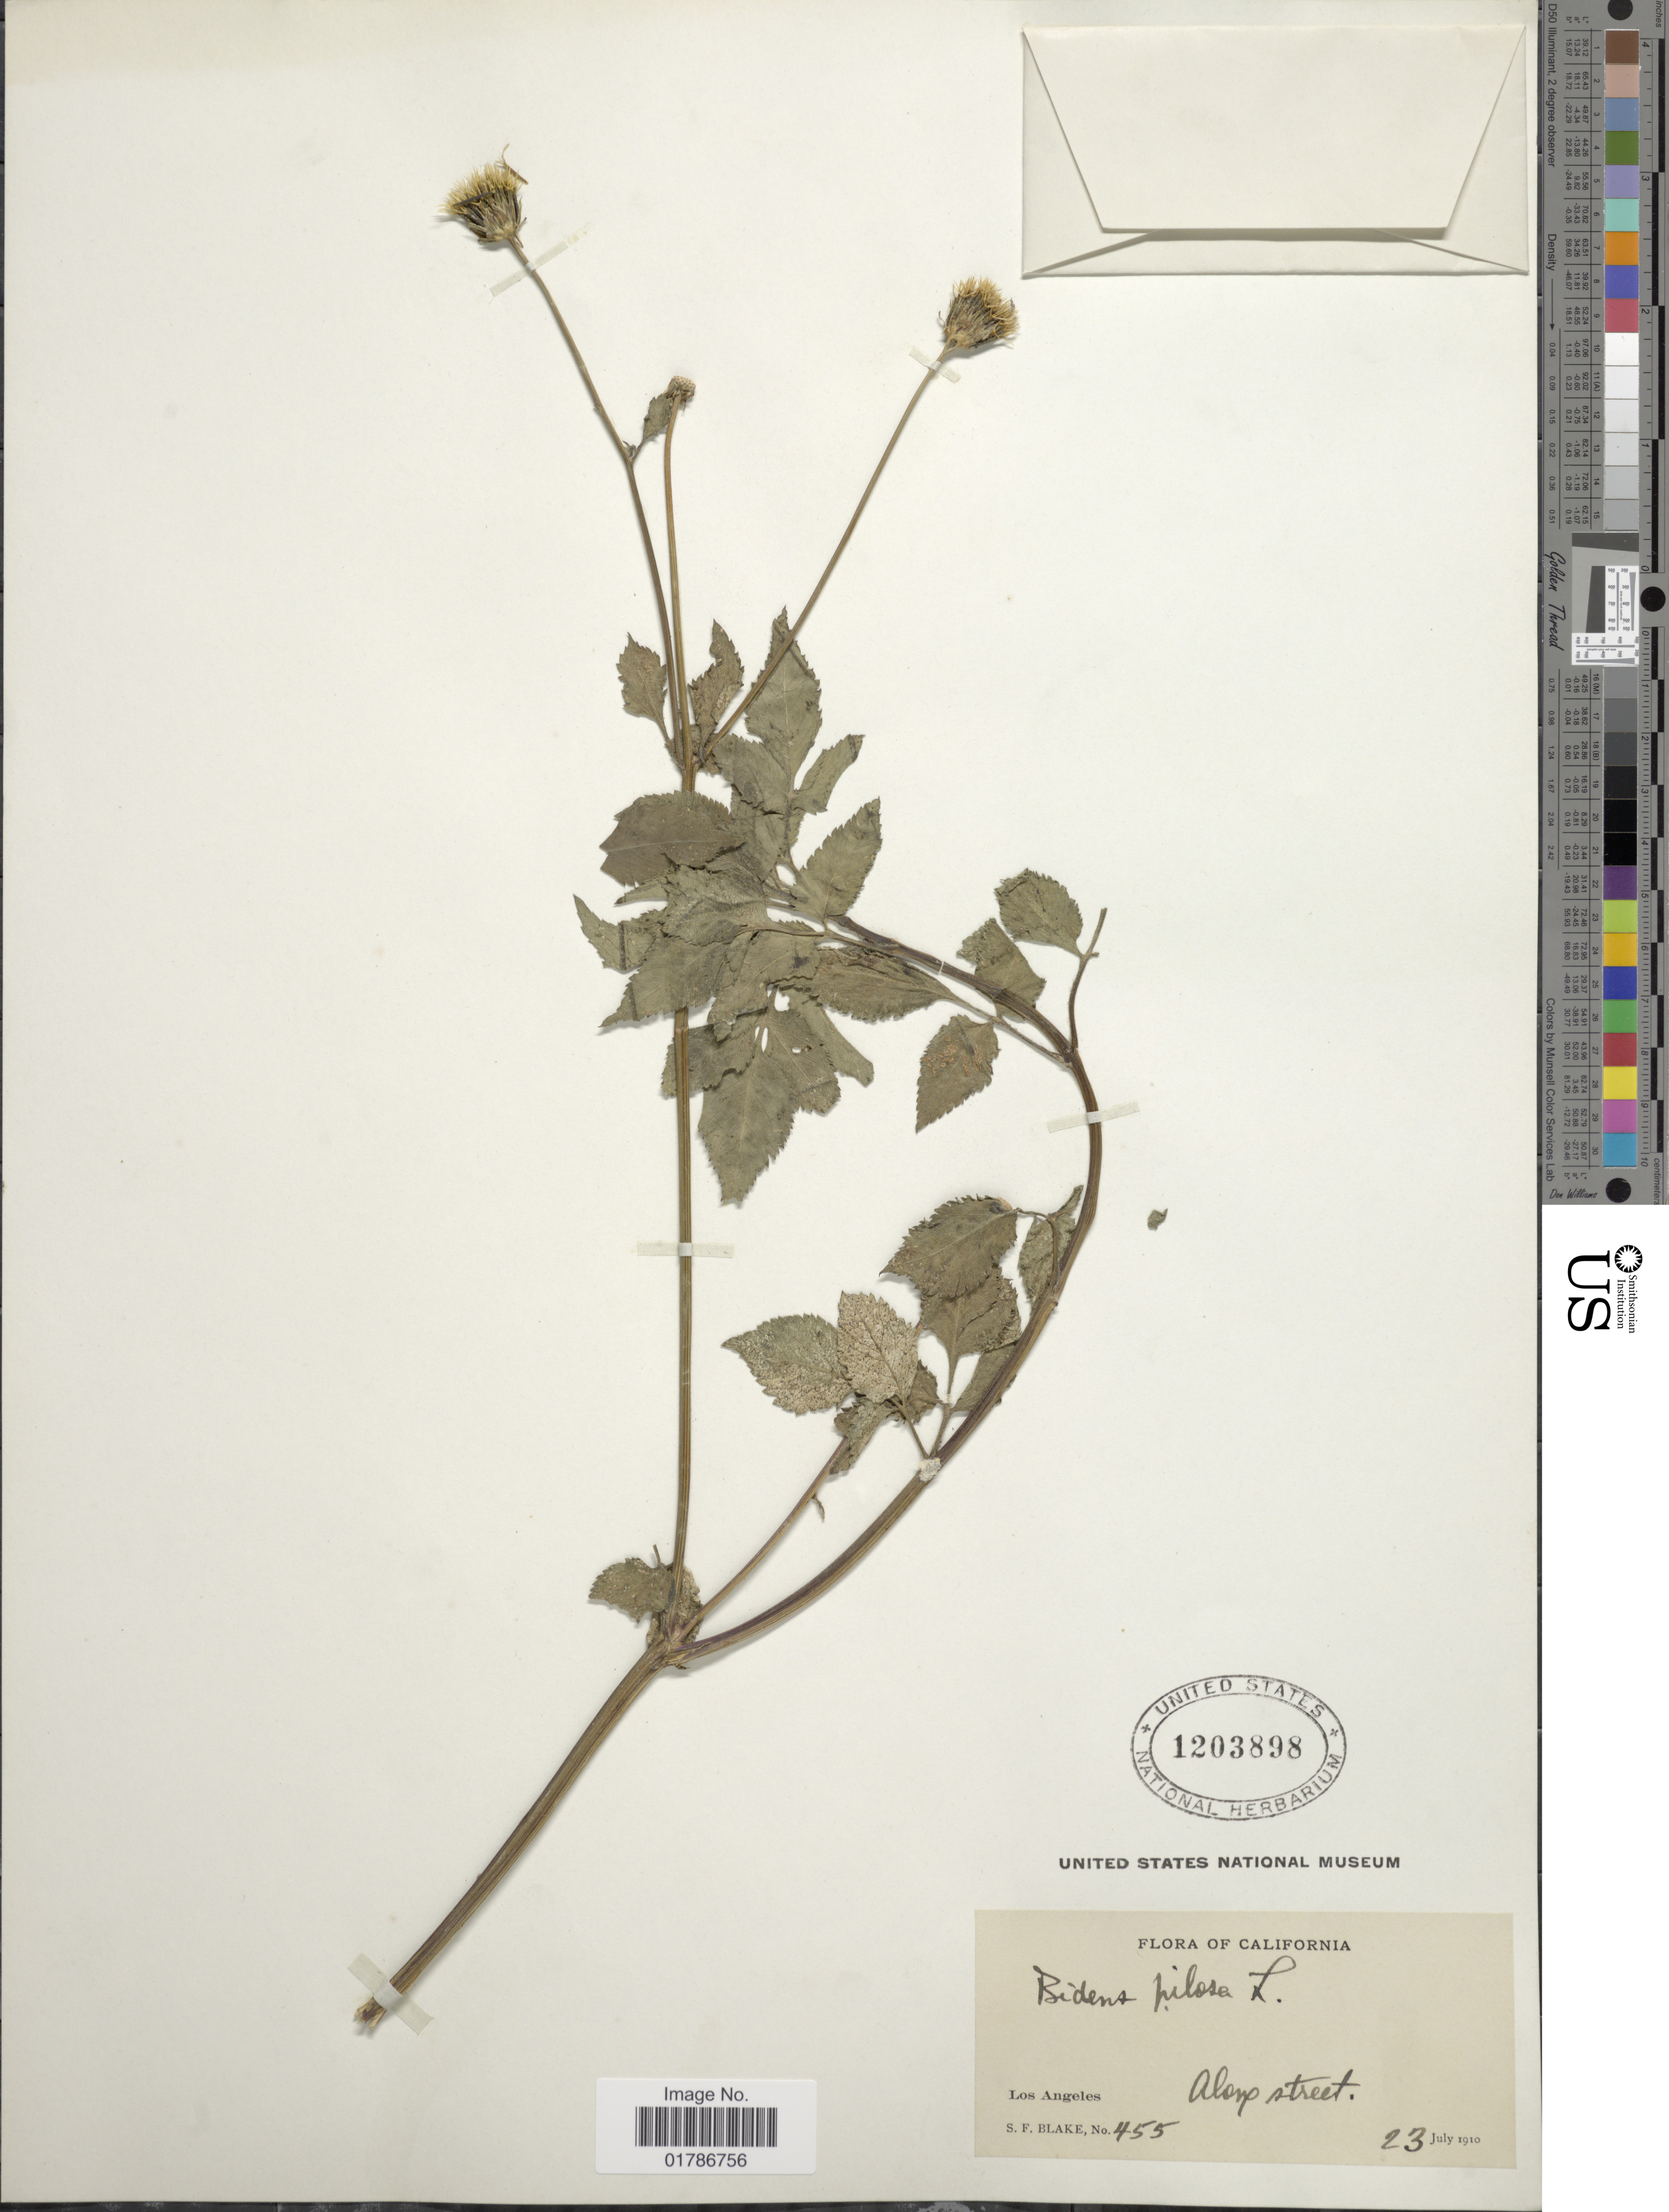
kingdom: Plantae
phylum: Tracheophyta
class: Magnoliopsida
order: Asterales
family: Asteraceae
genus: Bidens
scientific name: Bidens pilosa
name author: L.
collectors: S. Blake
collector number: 455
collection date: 1910-07-23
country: United States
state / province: California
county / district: Los Angeles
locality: Los Angeles, Along street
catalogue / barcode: US 1203898